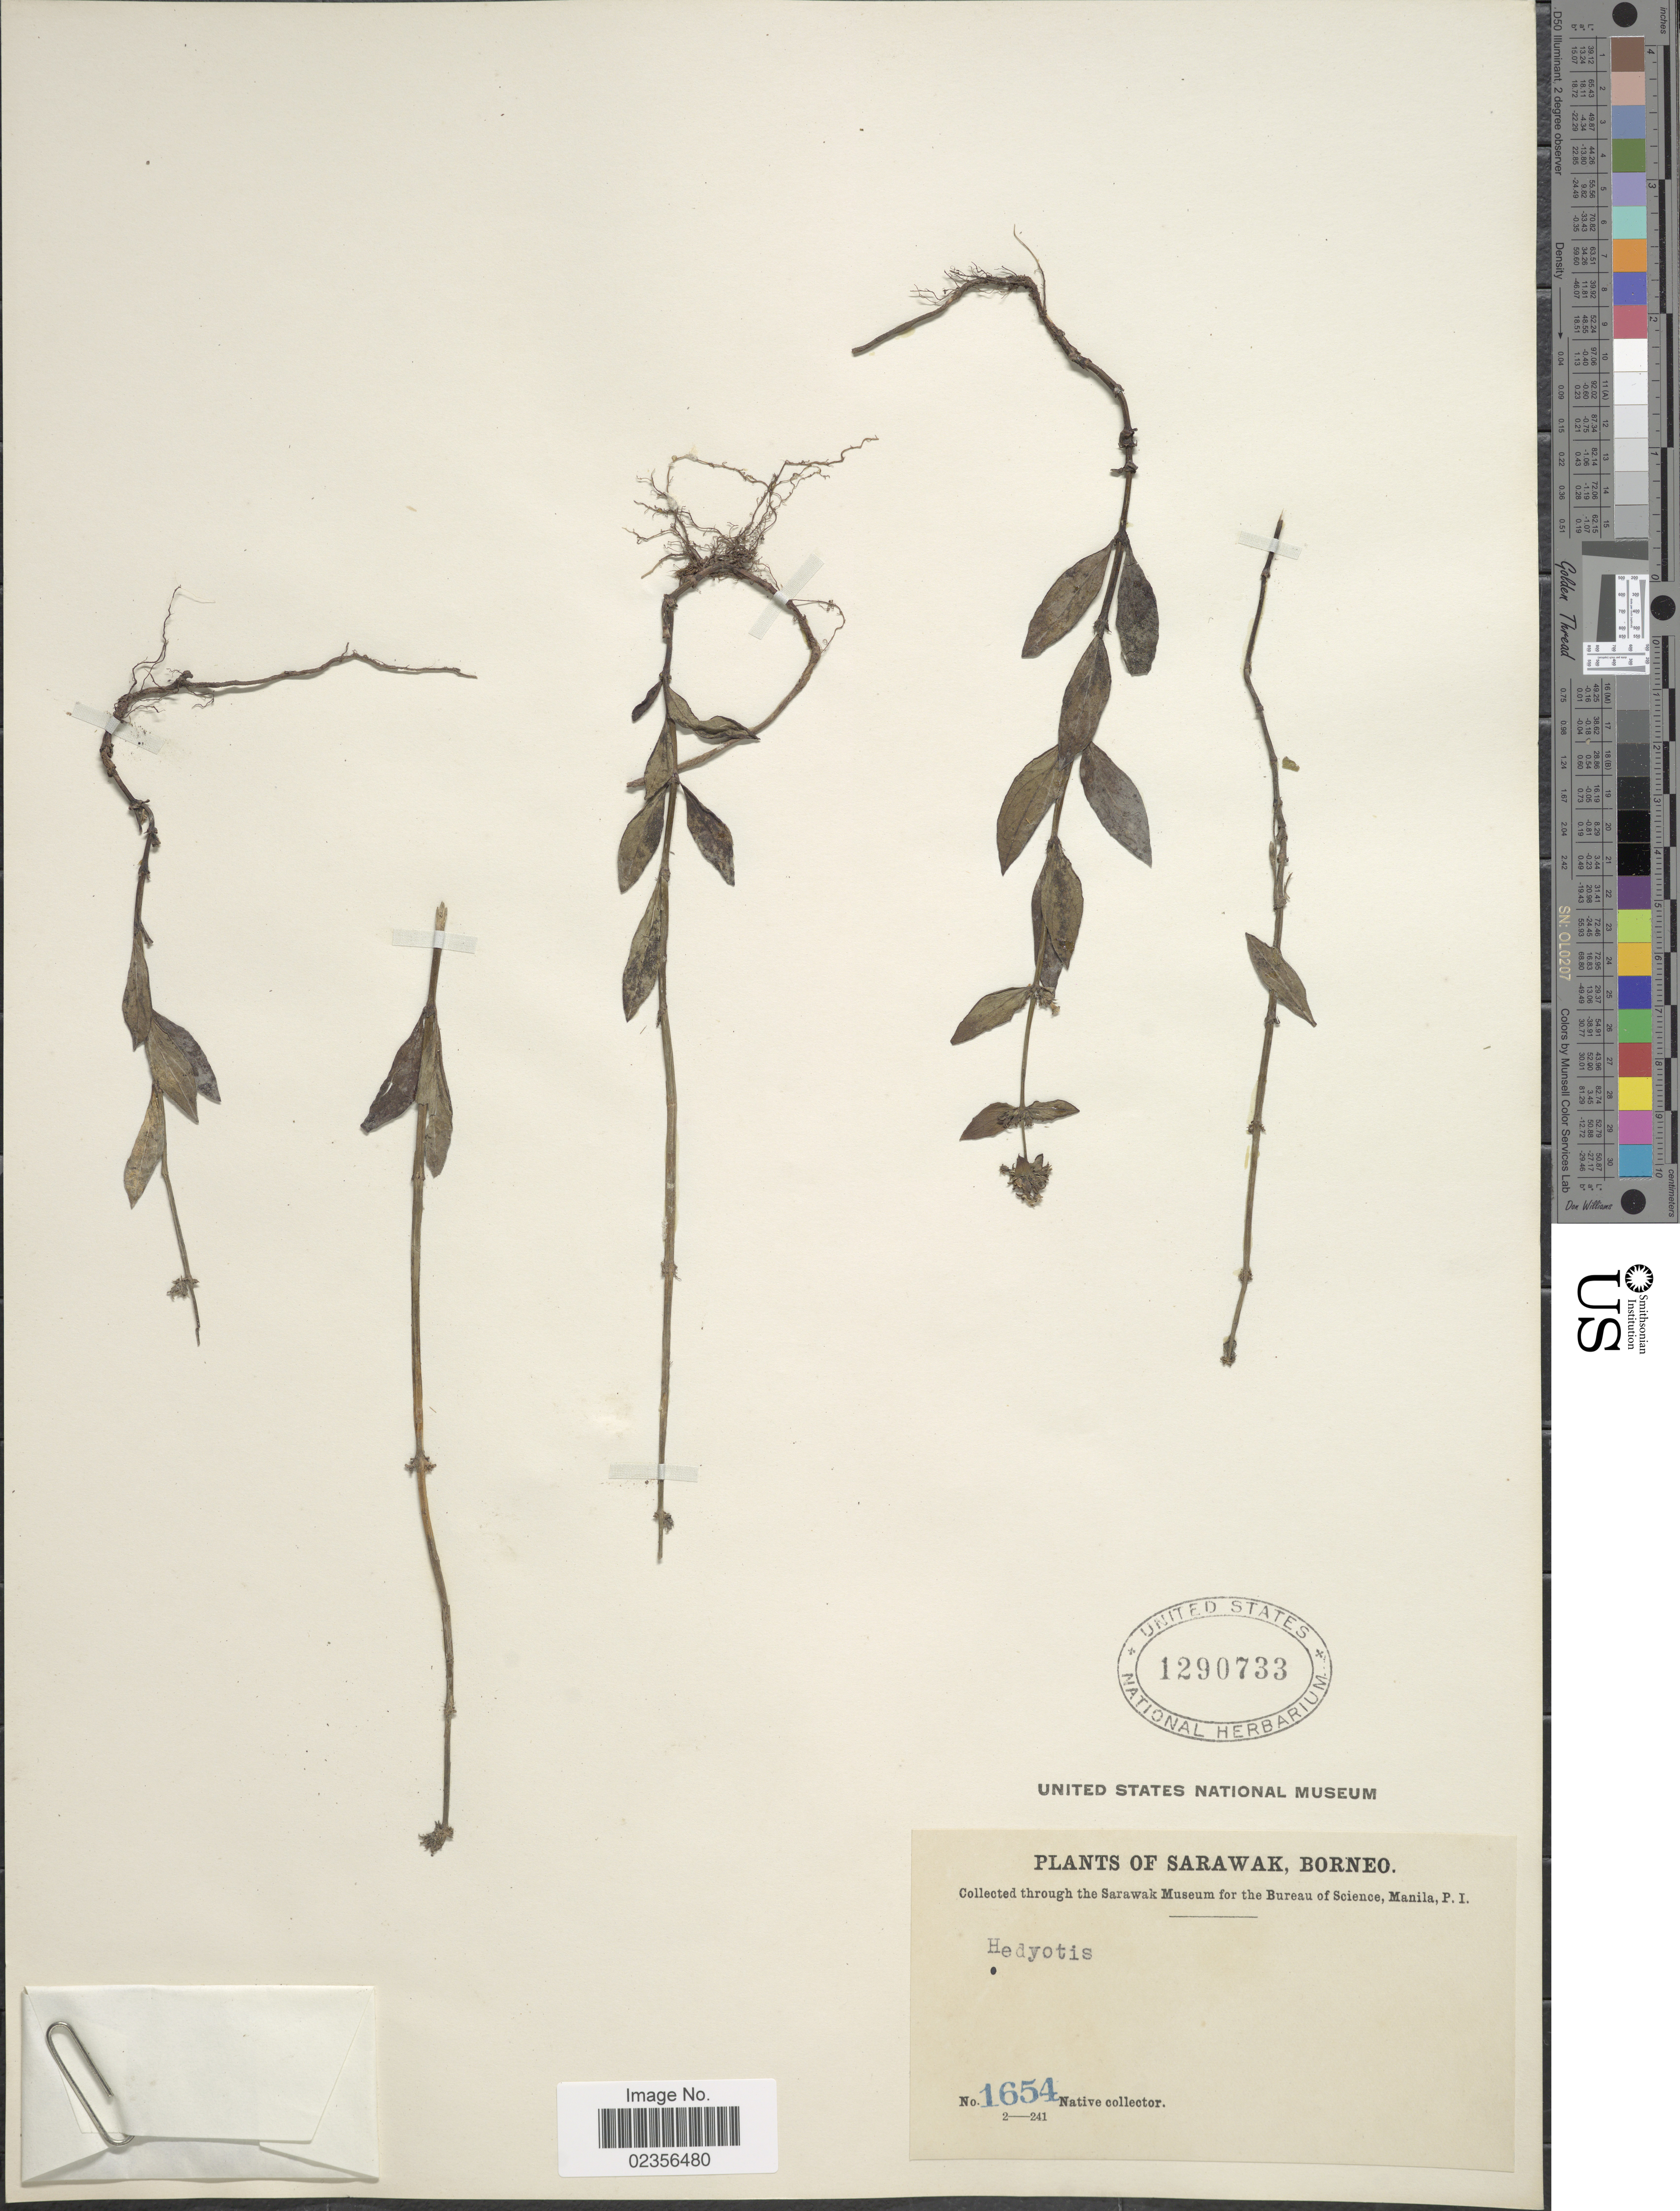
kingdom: Plantae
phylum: Tracheophyta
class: Magnoliopsida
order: Gentianales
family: Rubiaceae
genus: Hedyotis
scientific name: Hedyotis sp.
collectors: Native collector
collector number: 1654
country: Malaysia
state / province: Sarawak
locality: Borneo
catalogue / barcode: US 1290733